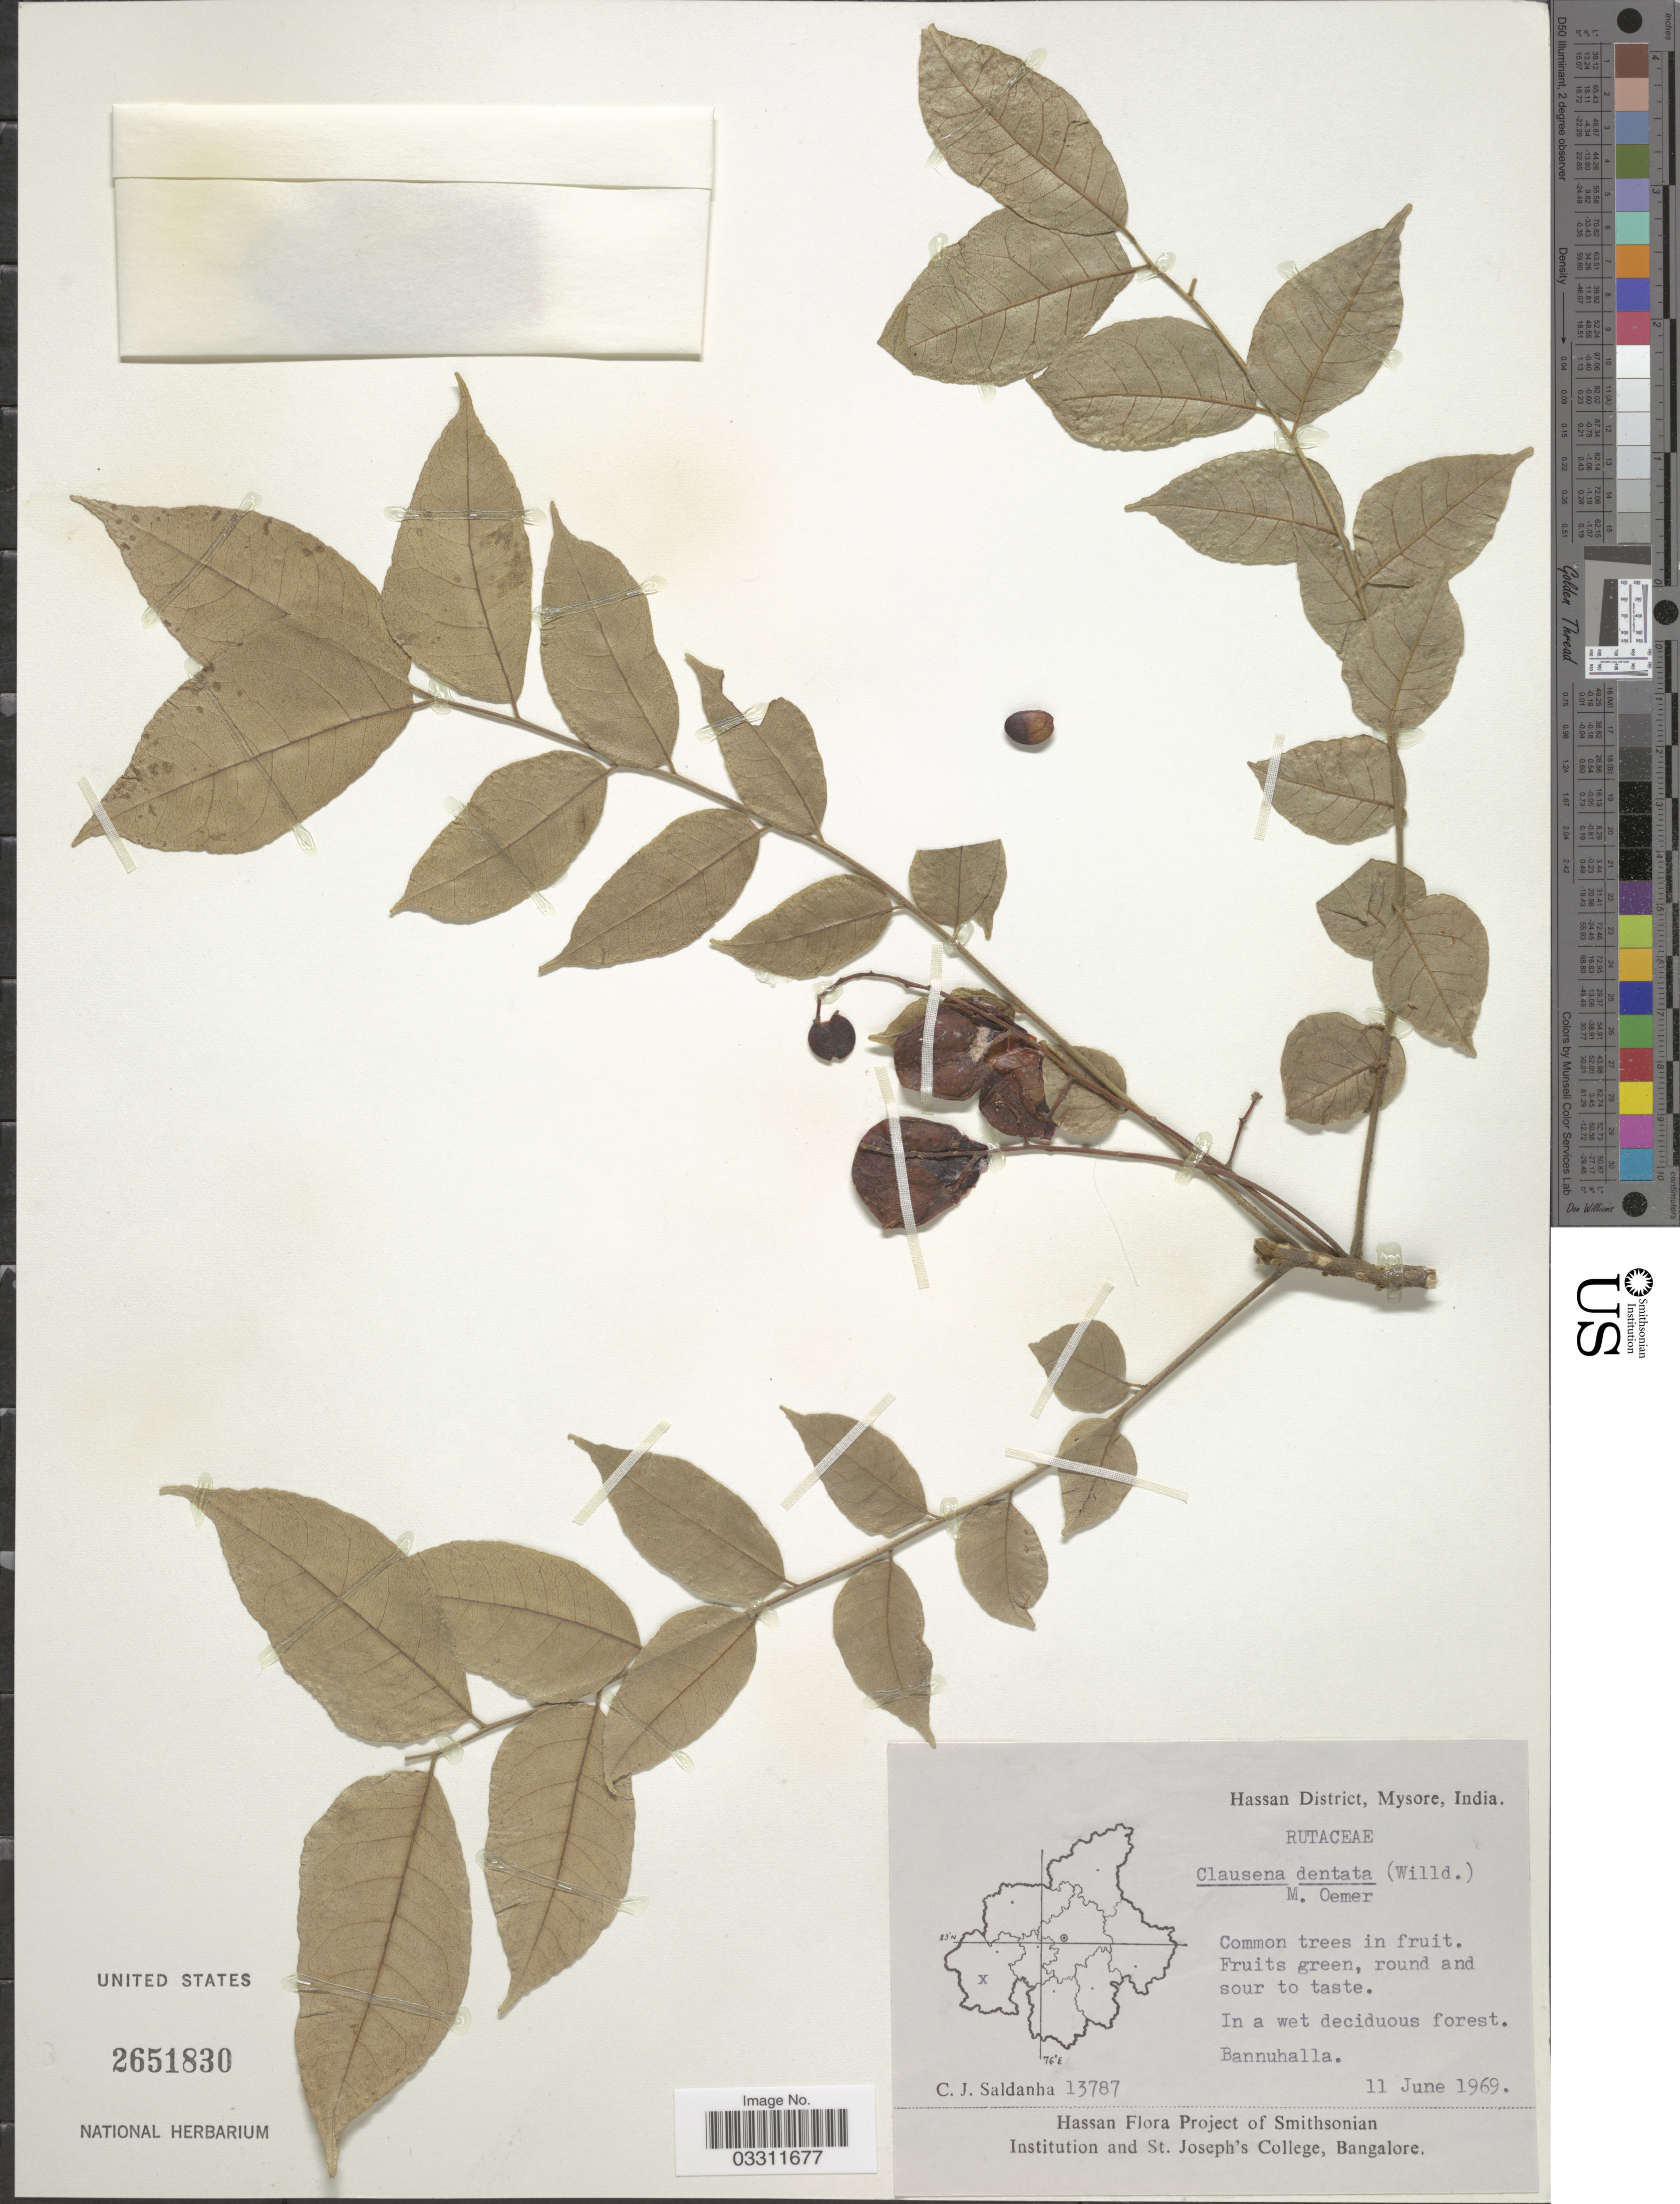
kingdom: Plantae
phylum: Tracheophyta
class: Magnoliopsida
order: Sapindales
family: Rutaceae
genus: Clausena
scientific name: Clausena anisata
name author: (Willd.) Benth.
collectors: C. J. Saldanha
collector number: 13787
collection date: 1969-06-11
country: India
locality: Hassan District, Mysore. Bannuhalla.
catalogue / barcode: US 2651830